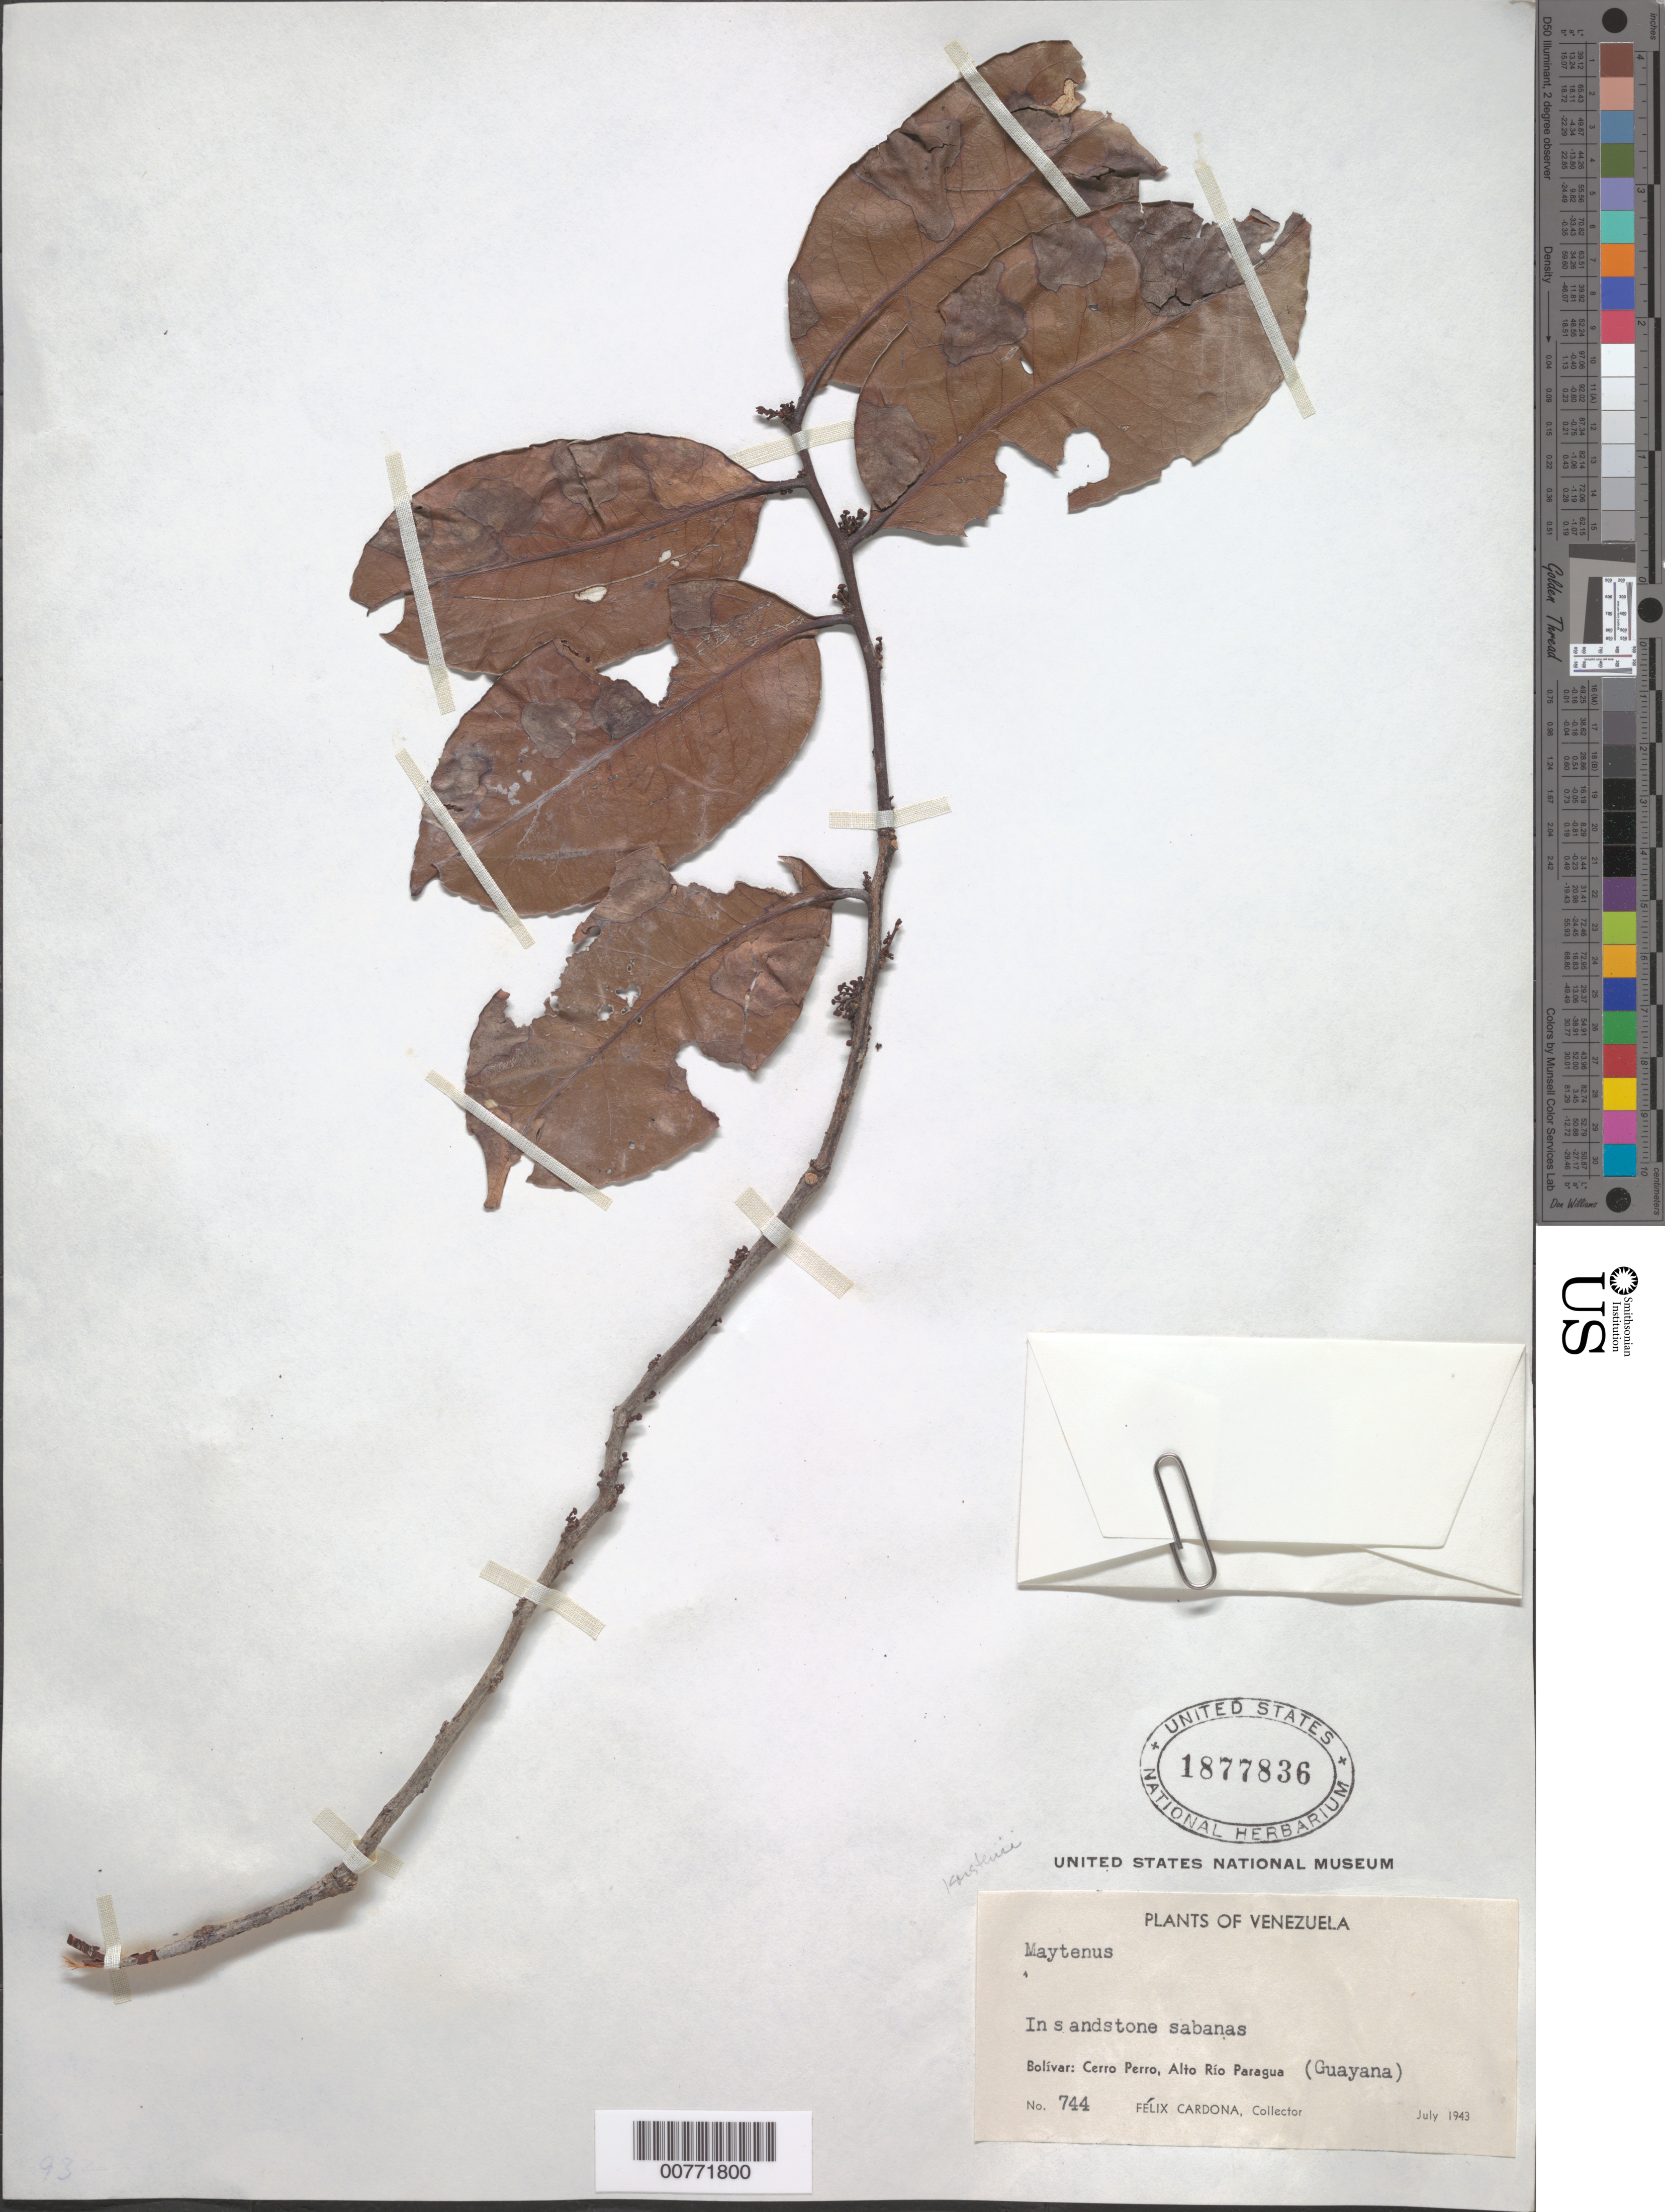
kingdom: Plantae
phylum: Tracheophyta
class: Magnoliopsida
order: Celastrales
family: Celastraceae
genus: Maytenus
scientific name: Maytenus sp.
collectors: F. Cardona Puig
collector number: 744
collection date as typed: Jul-43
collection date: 1943-07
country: Venezuela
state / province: Bolívar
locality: Alto Río Paragua, Cerro Perro (Guayana)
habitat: Sandstone savanna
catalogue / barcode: US 1877836